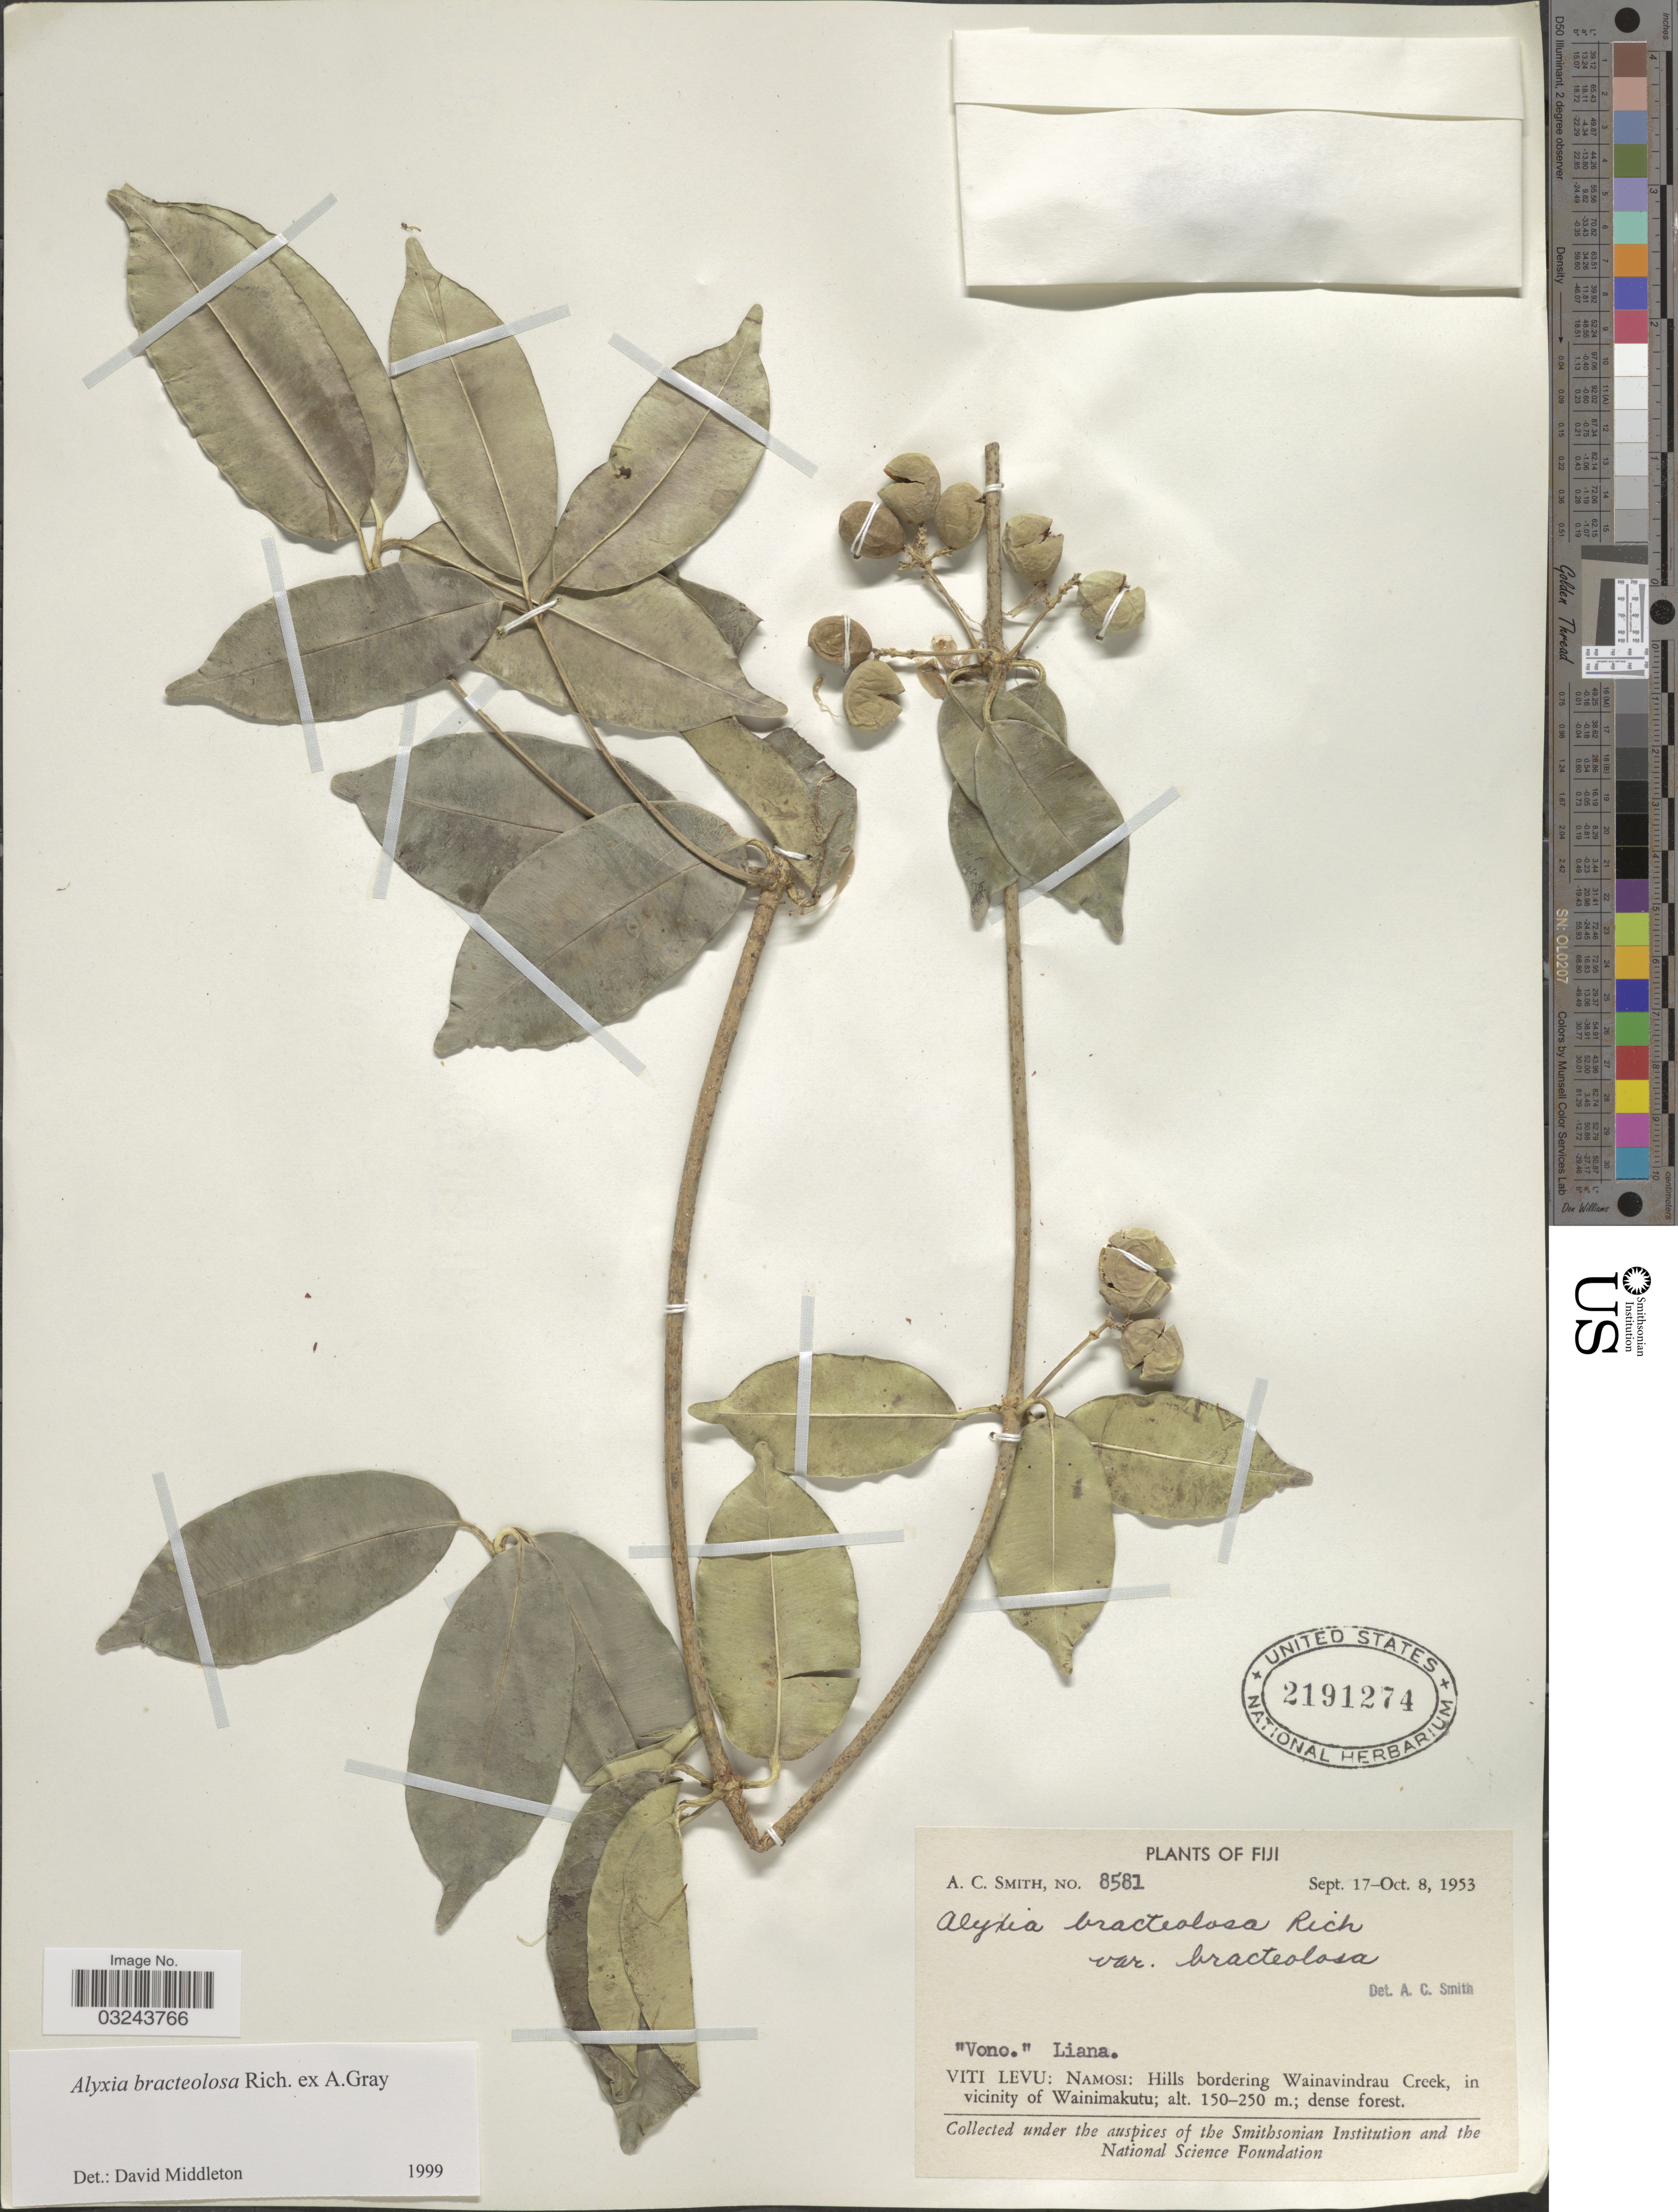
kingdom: Plantae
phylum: Tracheophyta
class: Magnoliopsida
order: Gentianales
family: Apocynaceae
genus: Alyxia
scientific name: Alyxia bracteolosa var. angustifolia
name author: A. Gray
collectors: A. C. Smith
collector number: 8581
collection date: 1953-09-17/1953-10-08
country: Fiji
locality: Viti Levu: Namosi: Hills bordering Wainavindrau Creek, in vicinity of Wainimakutu.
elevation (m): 150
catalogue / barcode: US 2191274